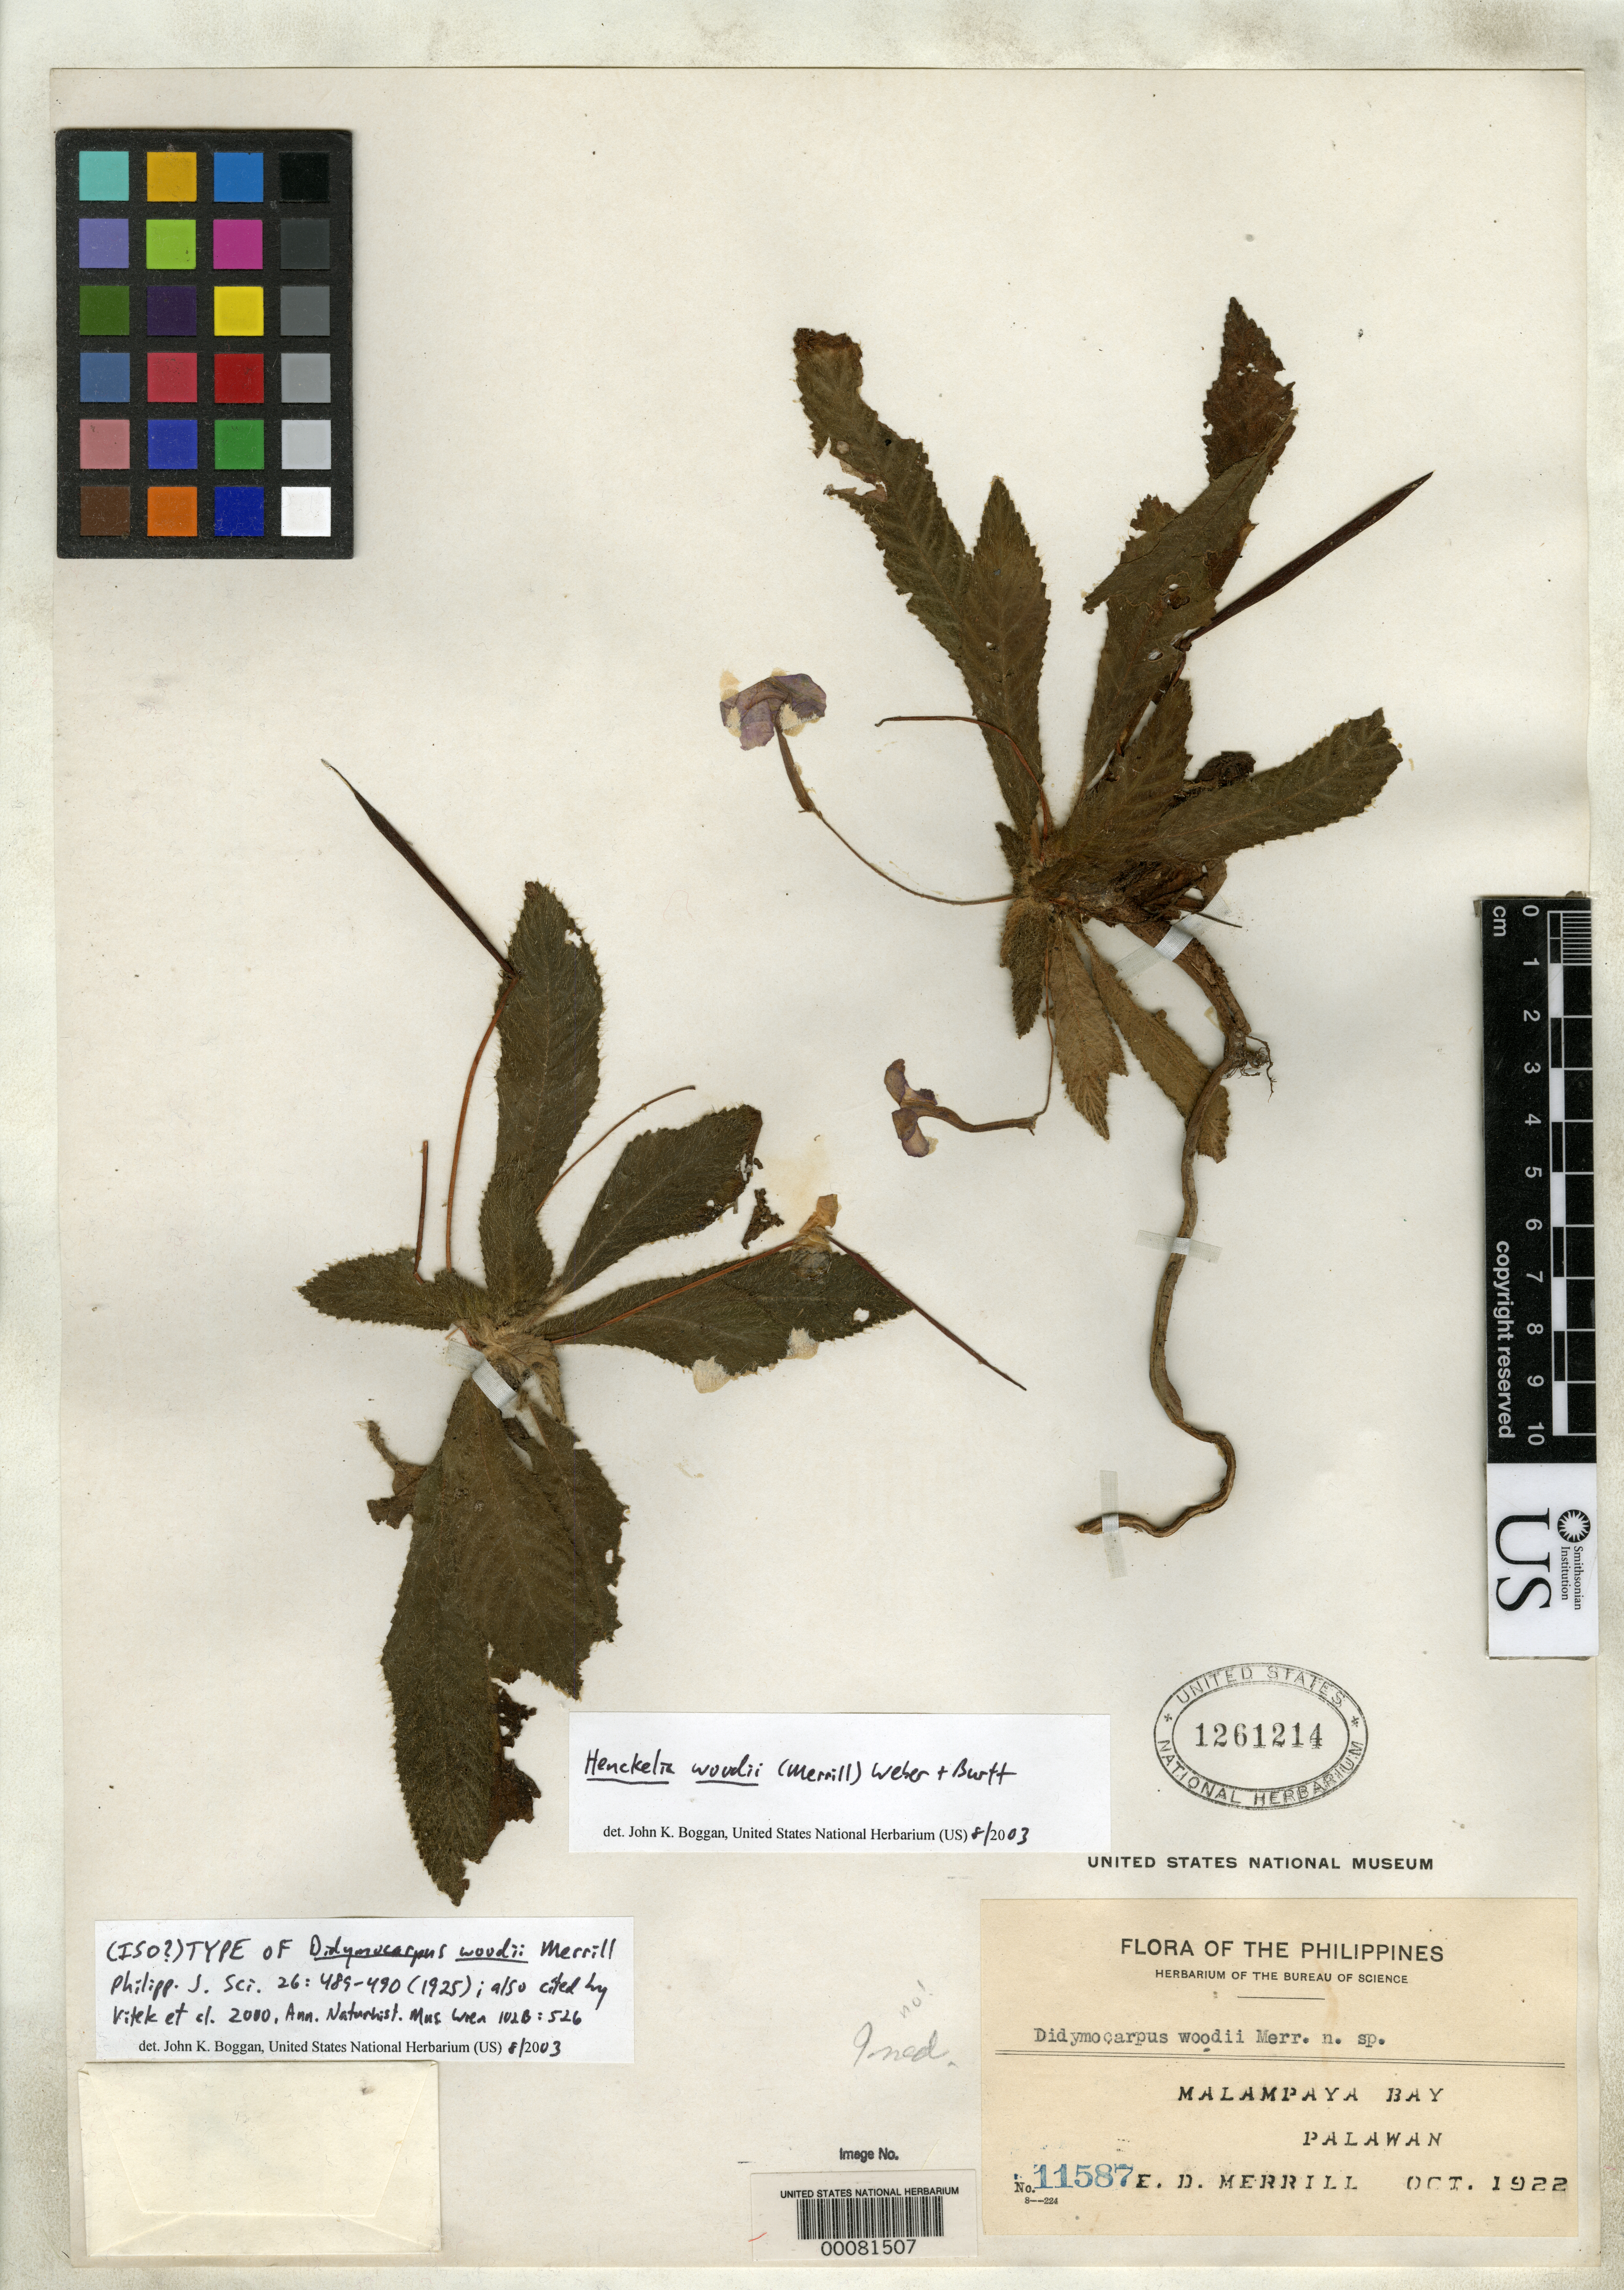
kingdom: Plantae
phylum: Tracheophyta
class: Magnoliopsida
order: Lamiales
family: Gesneriaceae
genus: Didymocarpus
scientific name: Didymocarpus woodii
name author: Merr.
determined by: Boggan, J. K., (US), NMNH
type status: Isotype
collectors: E. D. Merrill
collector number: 11587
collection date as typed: Oct 1922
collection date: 1922-10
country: Philippines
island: Palawan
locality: Malampaya Bay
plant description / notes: Cited 2000 by Vitek et al., Ann. Naturhist. Mus. Wien 102B: 526.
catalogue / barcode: US 1261214